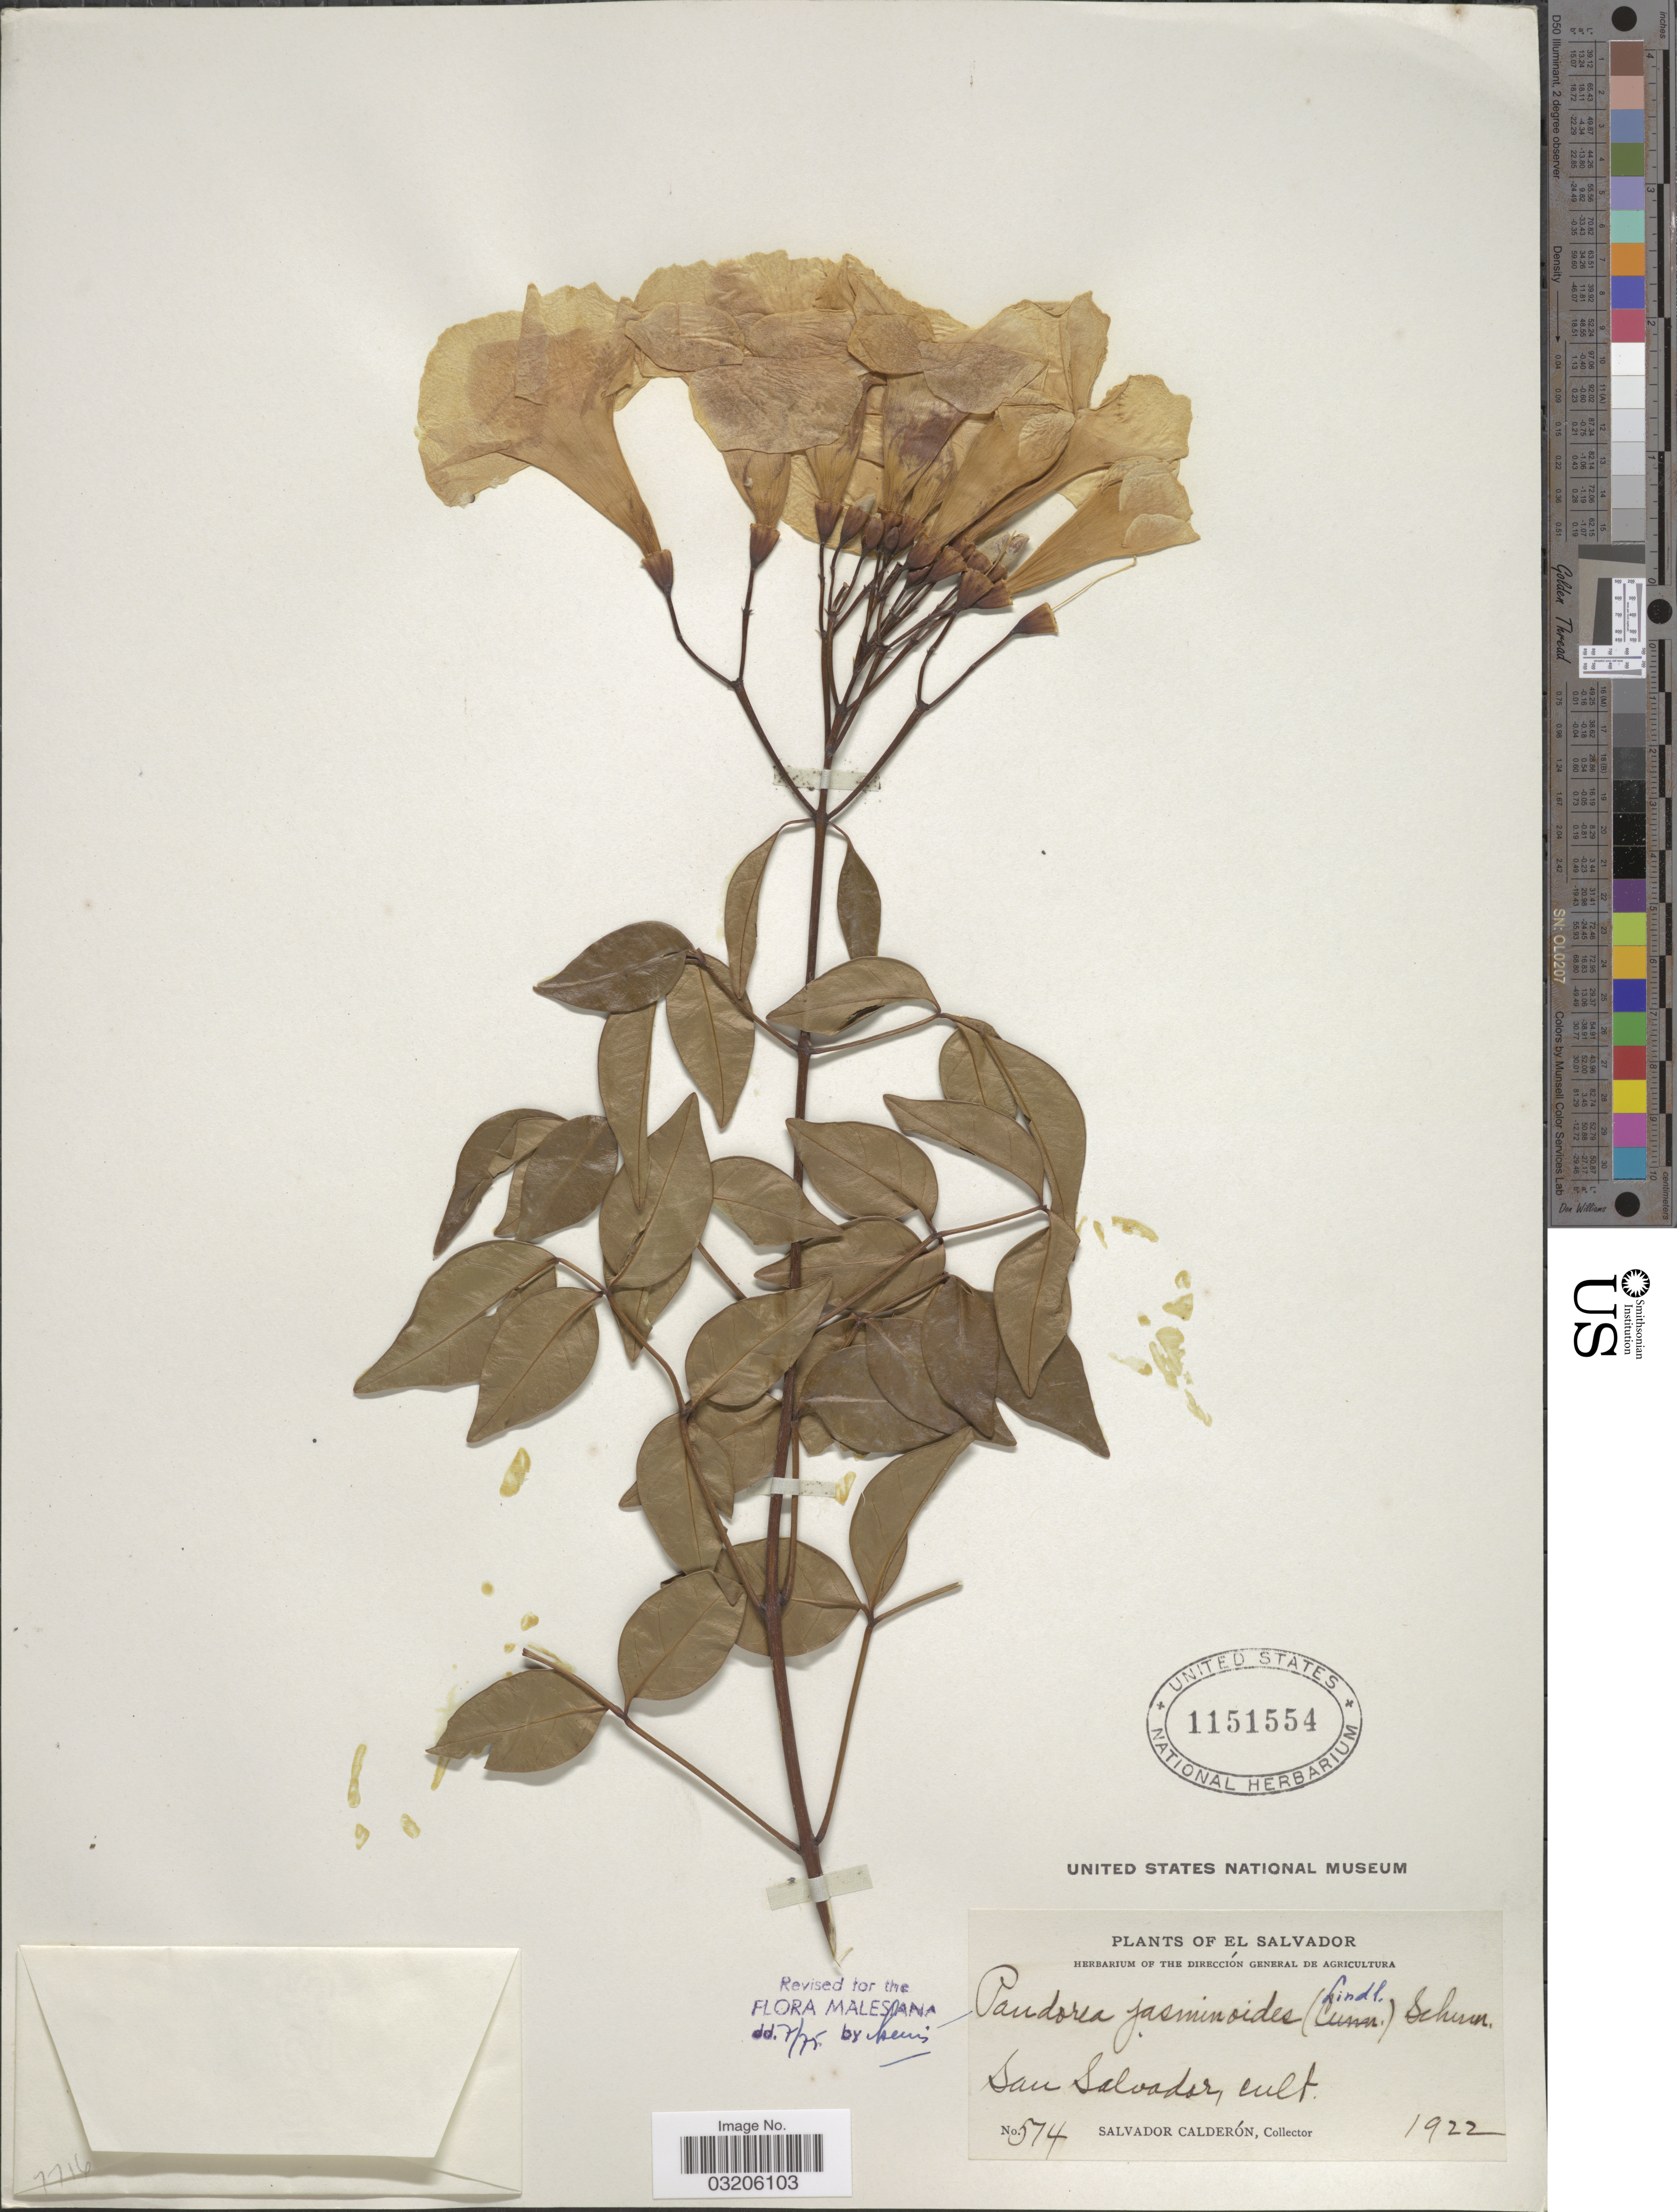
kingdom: Plantae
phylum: Tracheophyta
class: Magnoliopsida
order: Lamiales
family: Bignoniaceae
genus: Pandorea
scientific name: Pandorea jasminoides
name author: (Lindl.) K. Schum.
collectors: S. Calderón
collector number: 574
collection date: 1922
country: El Salvador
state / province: San Salvador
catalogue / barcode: US 1151554